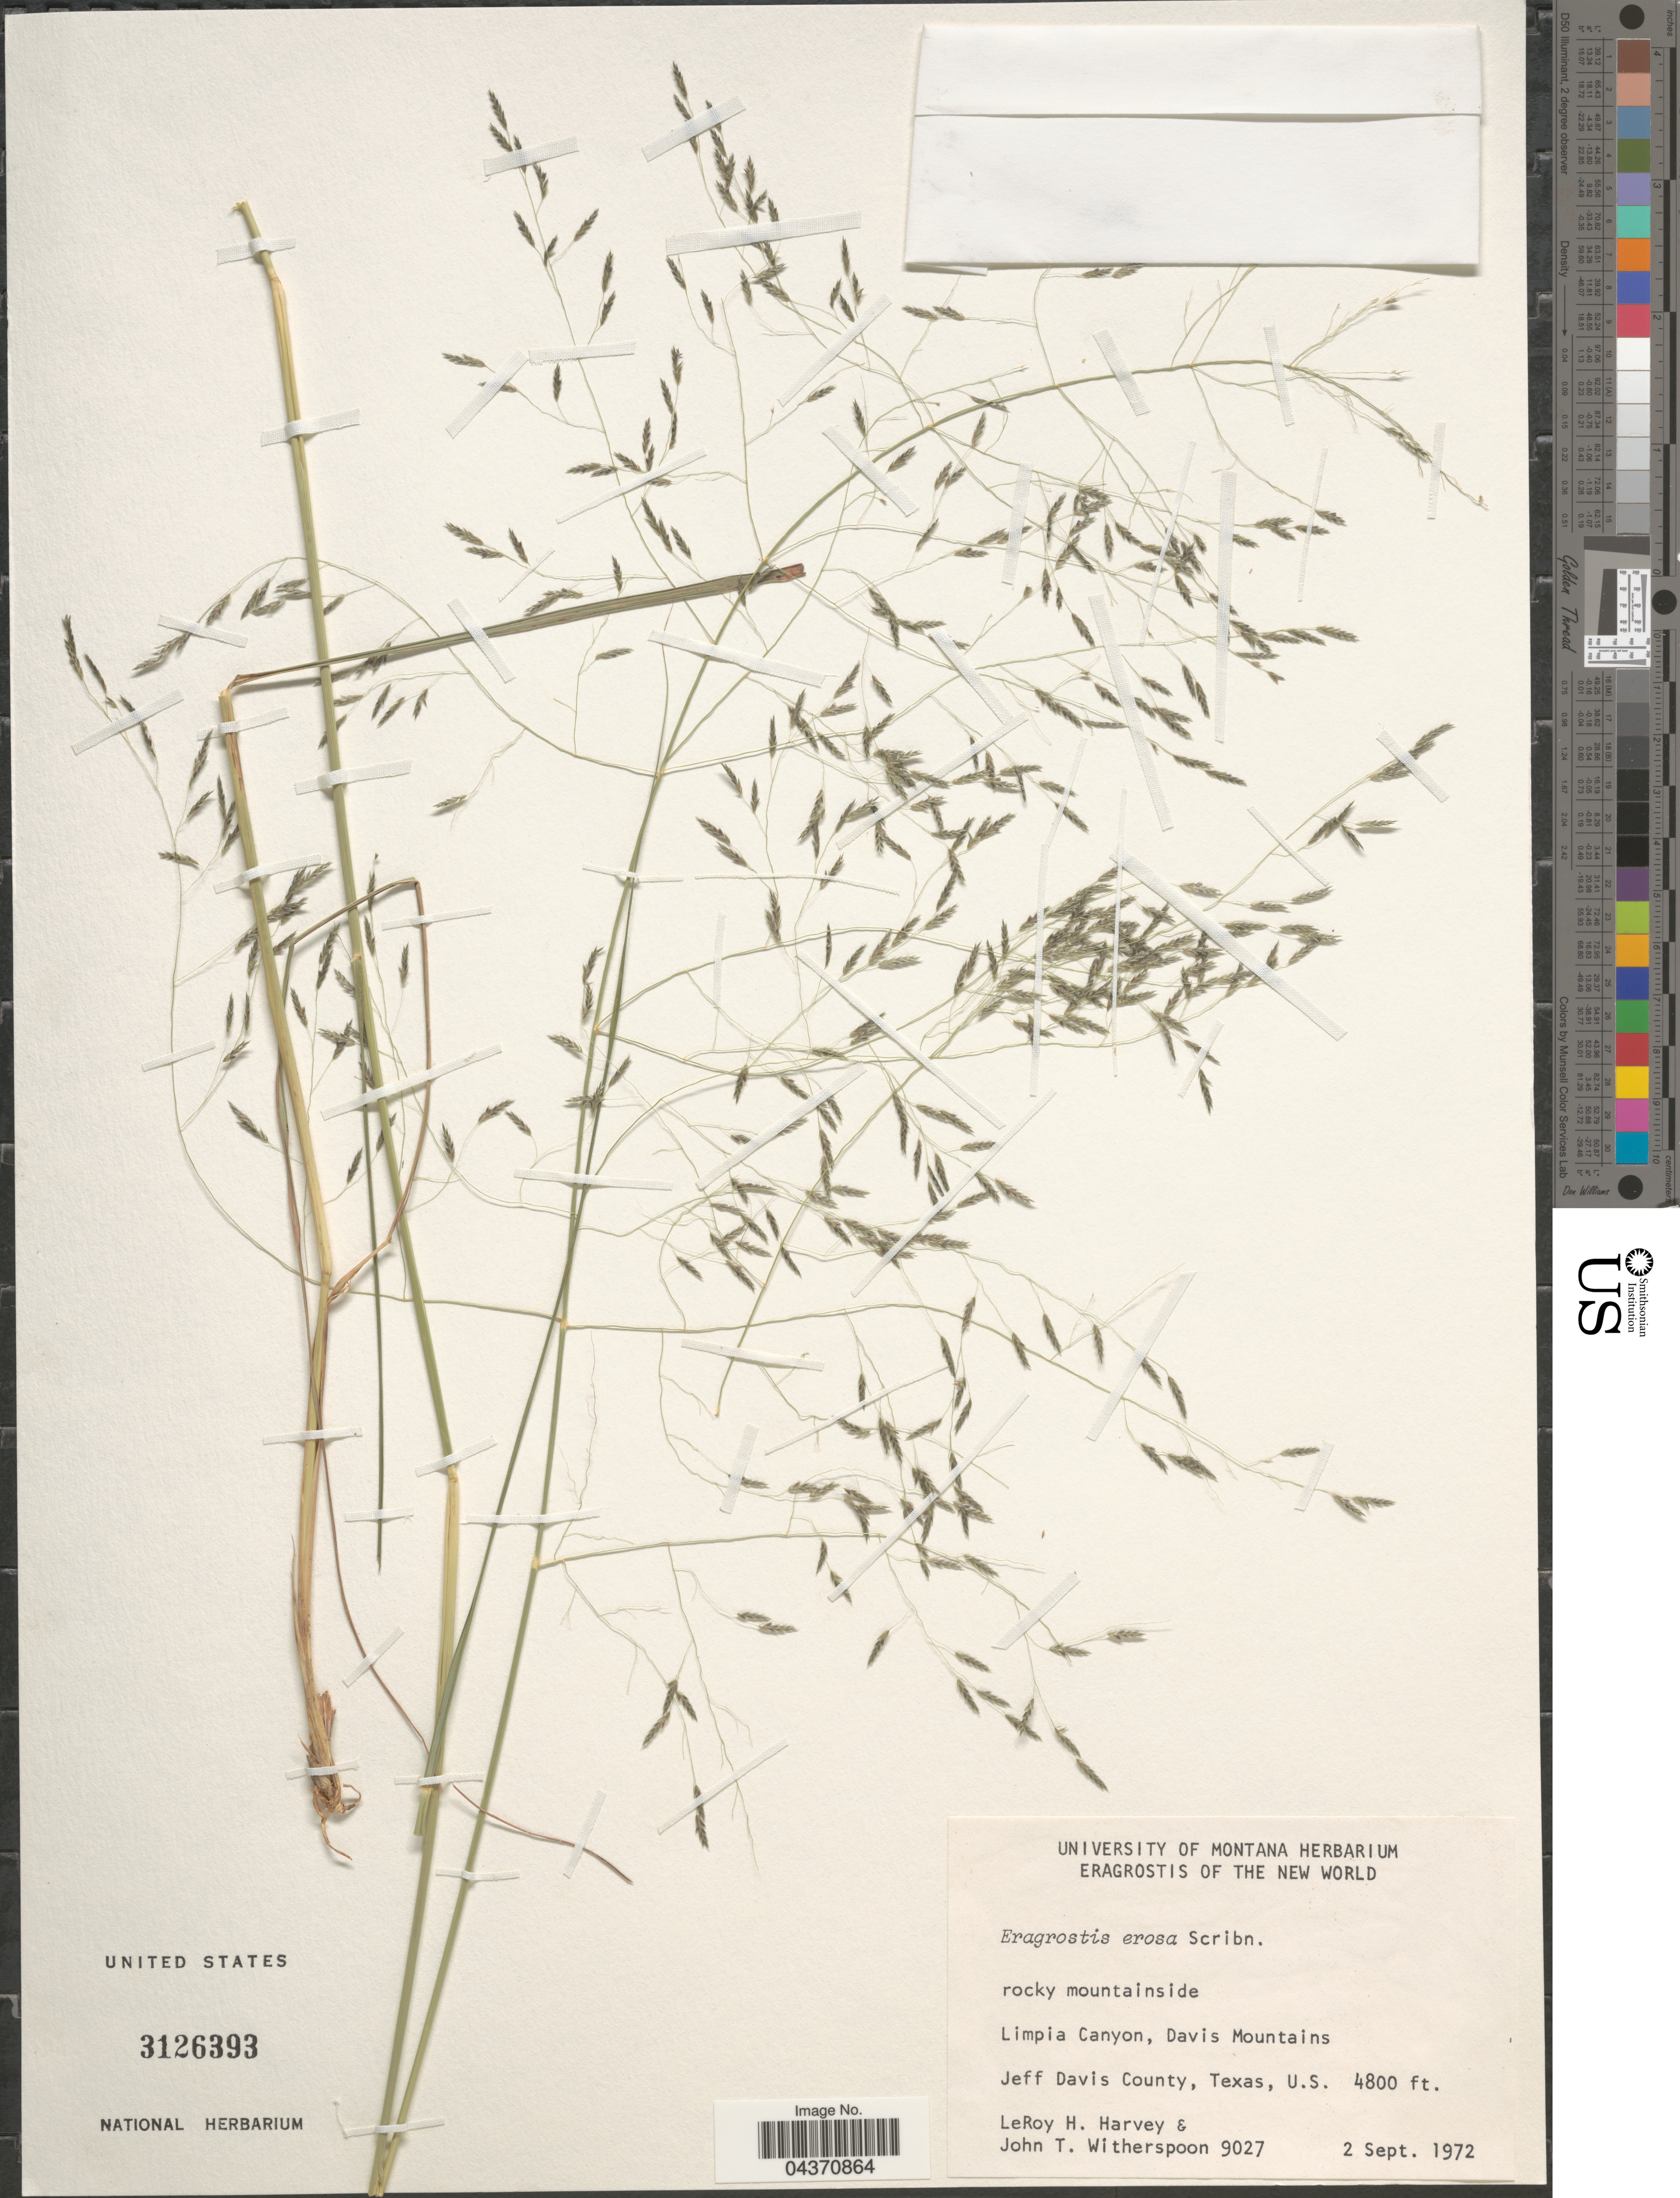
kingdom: Plantae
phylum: Tracheophyta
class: Liliopsida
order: Poales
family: Poaceae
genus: Eragrostis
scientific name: Eragrostis refracta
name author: (Muhl.) Scribn.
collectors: L. H. Harvey & J. Witherspoon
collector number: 9027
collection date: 1972-09-02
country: United States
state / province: Texas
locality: Limpia Canyon, Davis Mountains. Jeff Davis County, U.S.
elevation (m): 1463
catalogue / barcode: US 3126393